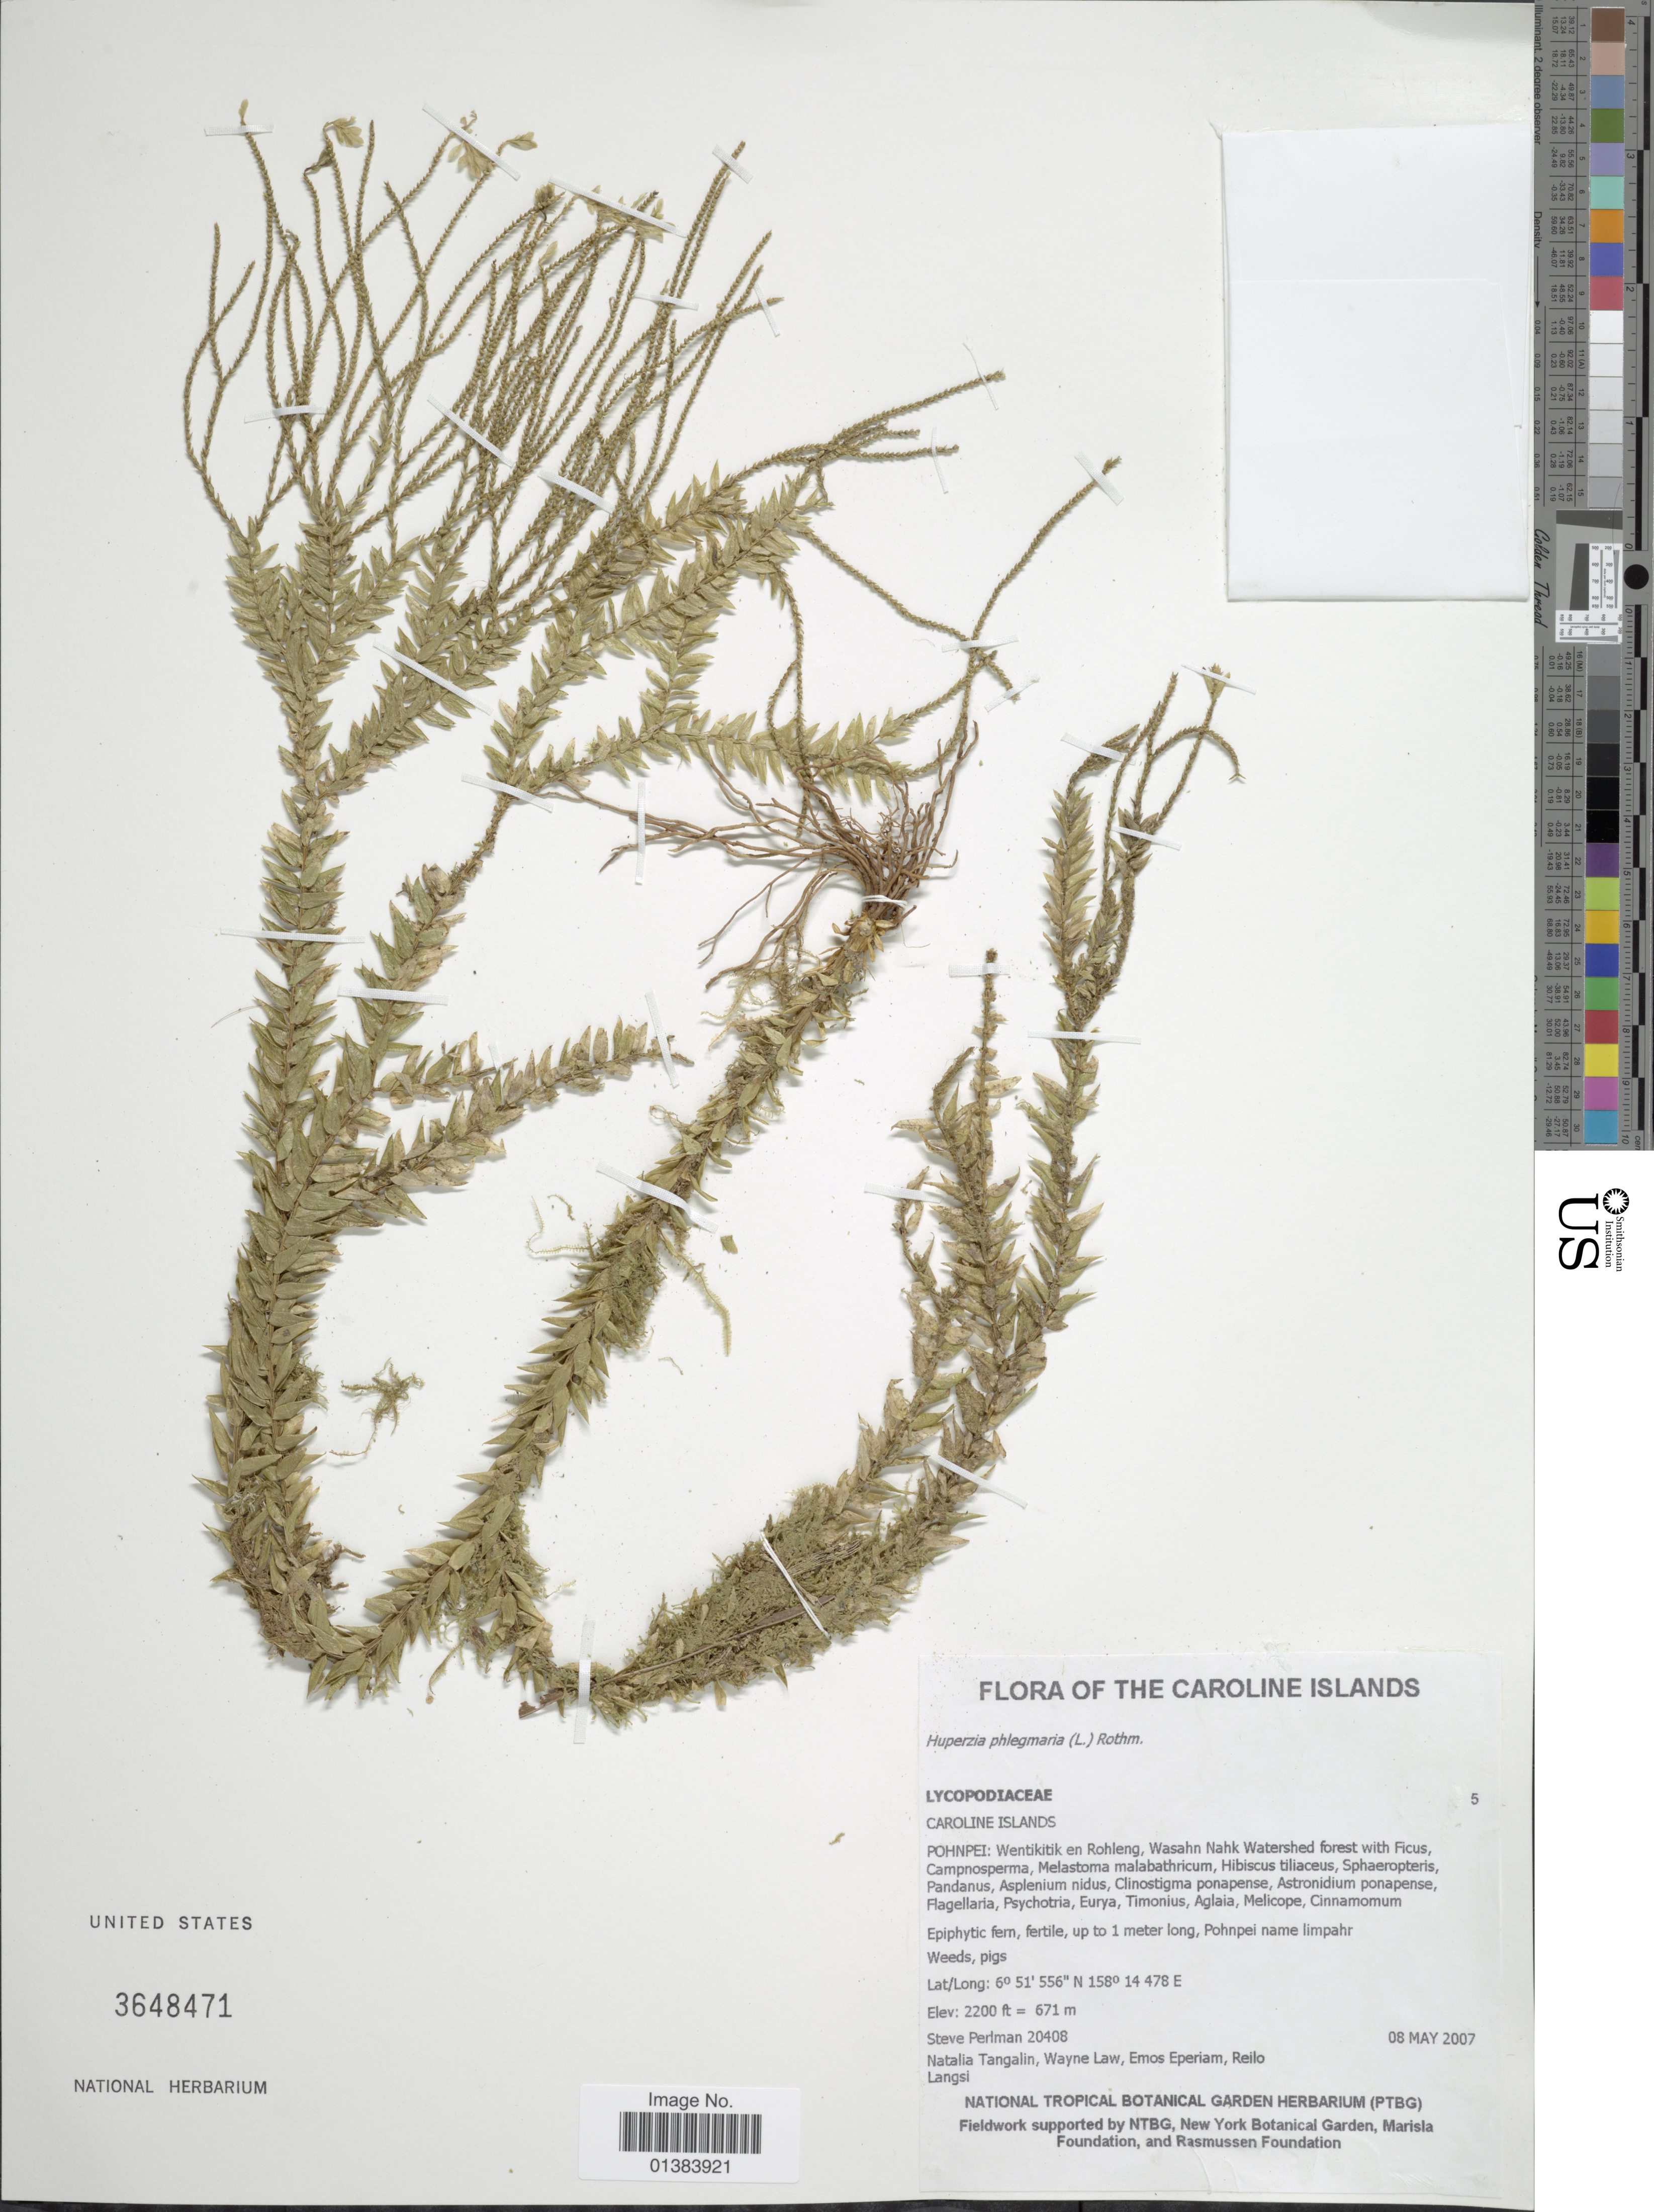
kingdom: Plantae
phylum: Tracheophyta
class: Lycopodiopsida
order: Lycopodiales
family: Lycopodiaceae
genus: Phlegmariurus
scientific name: Phlegmariurus australis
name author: (Willd.) A. R. Field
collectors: S. Perlman, N. Tangalin, W. Law, P. Eperiam & R. Langsi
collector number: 20408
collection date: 2007-05-08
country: Micronesia, Federated States of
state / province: Pohnpei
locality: Wentiktik en Rohleng, Wasahn Nahk Watershed forest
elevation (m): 671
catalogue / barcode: US 3648471